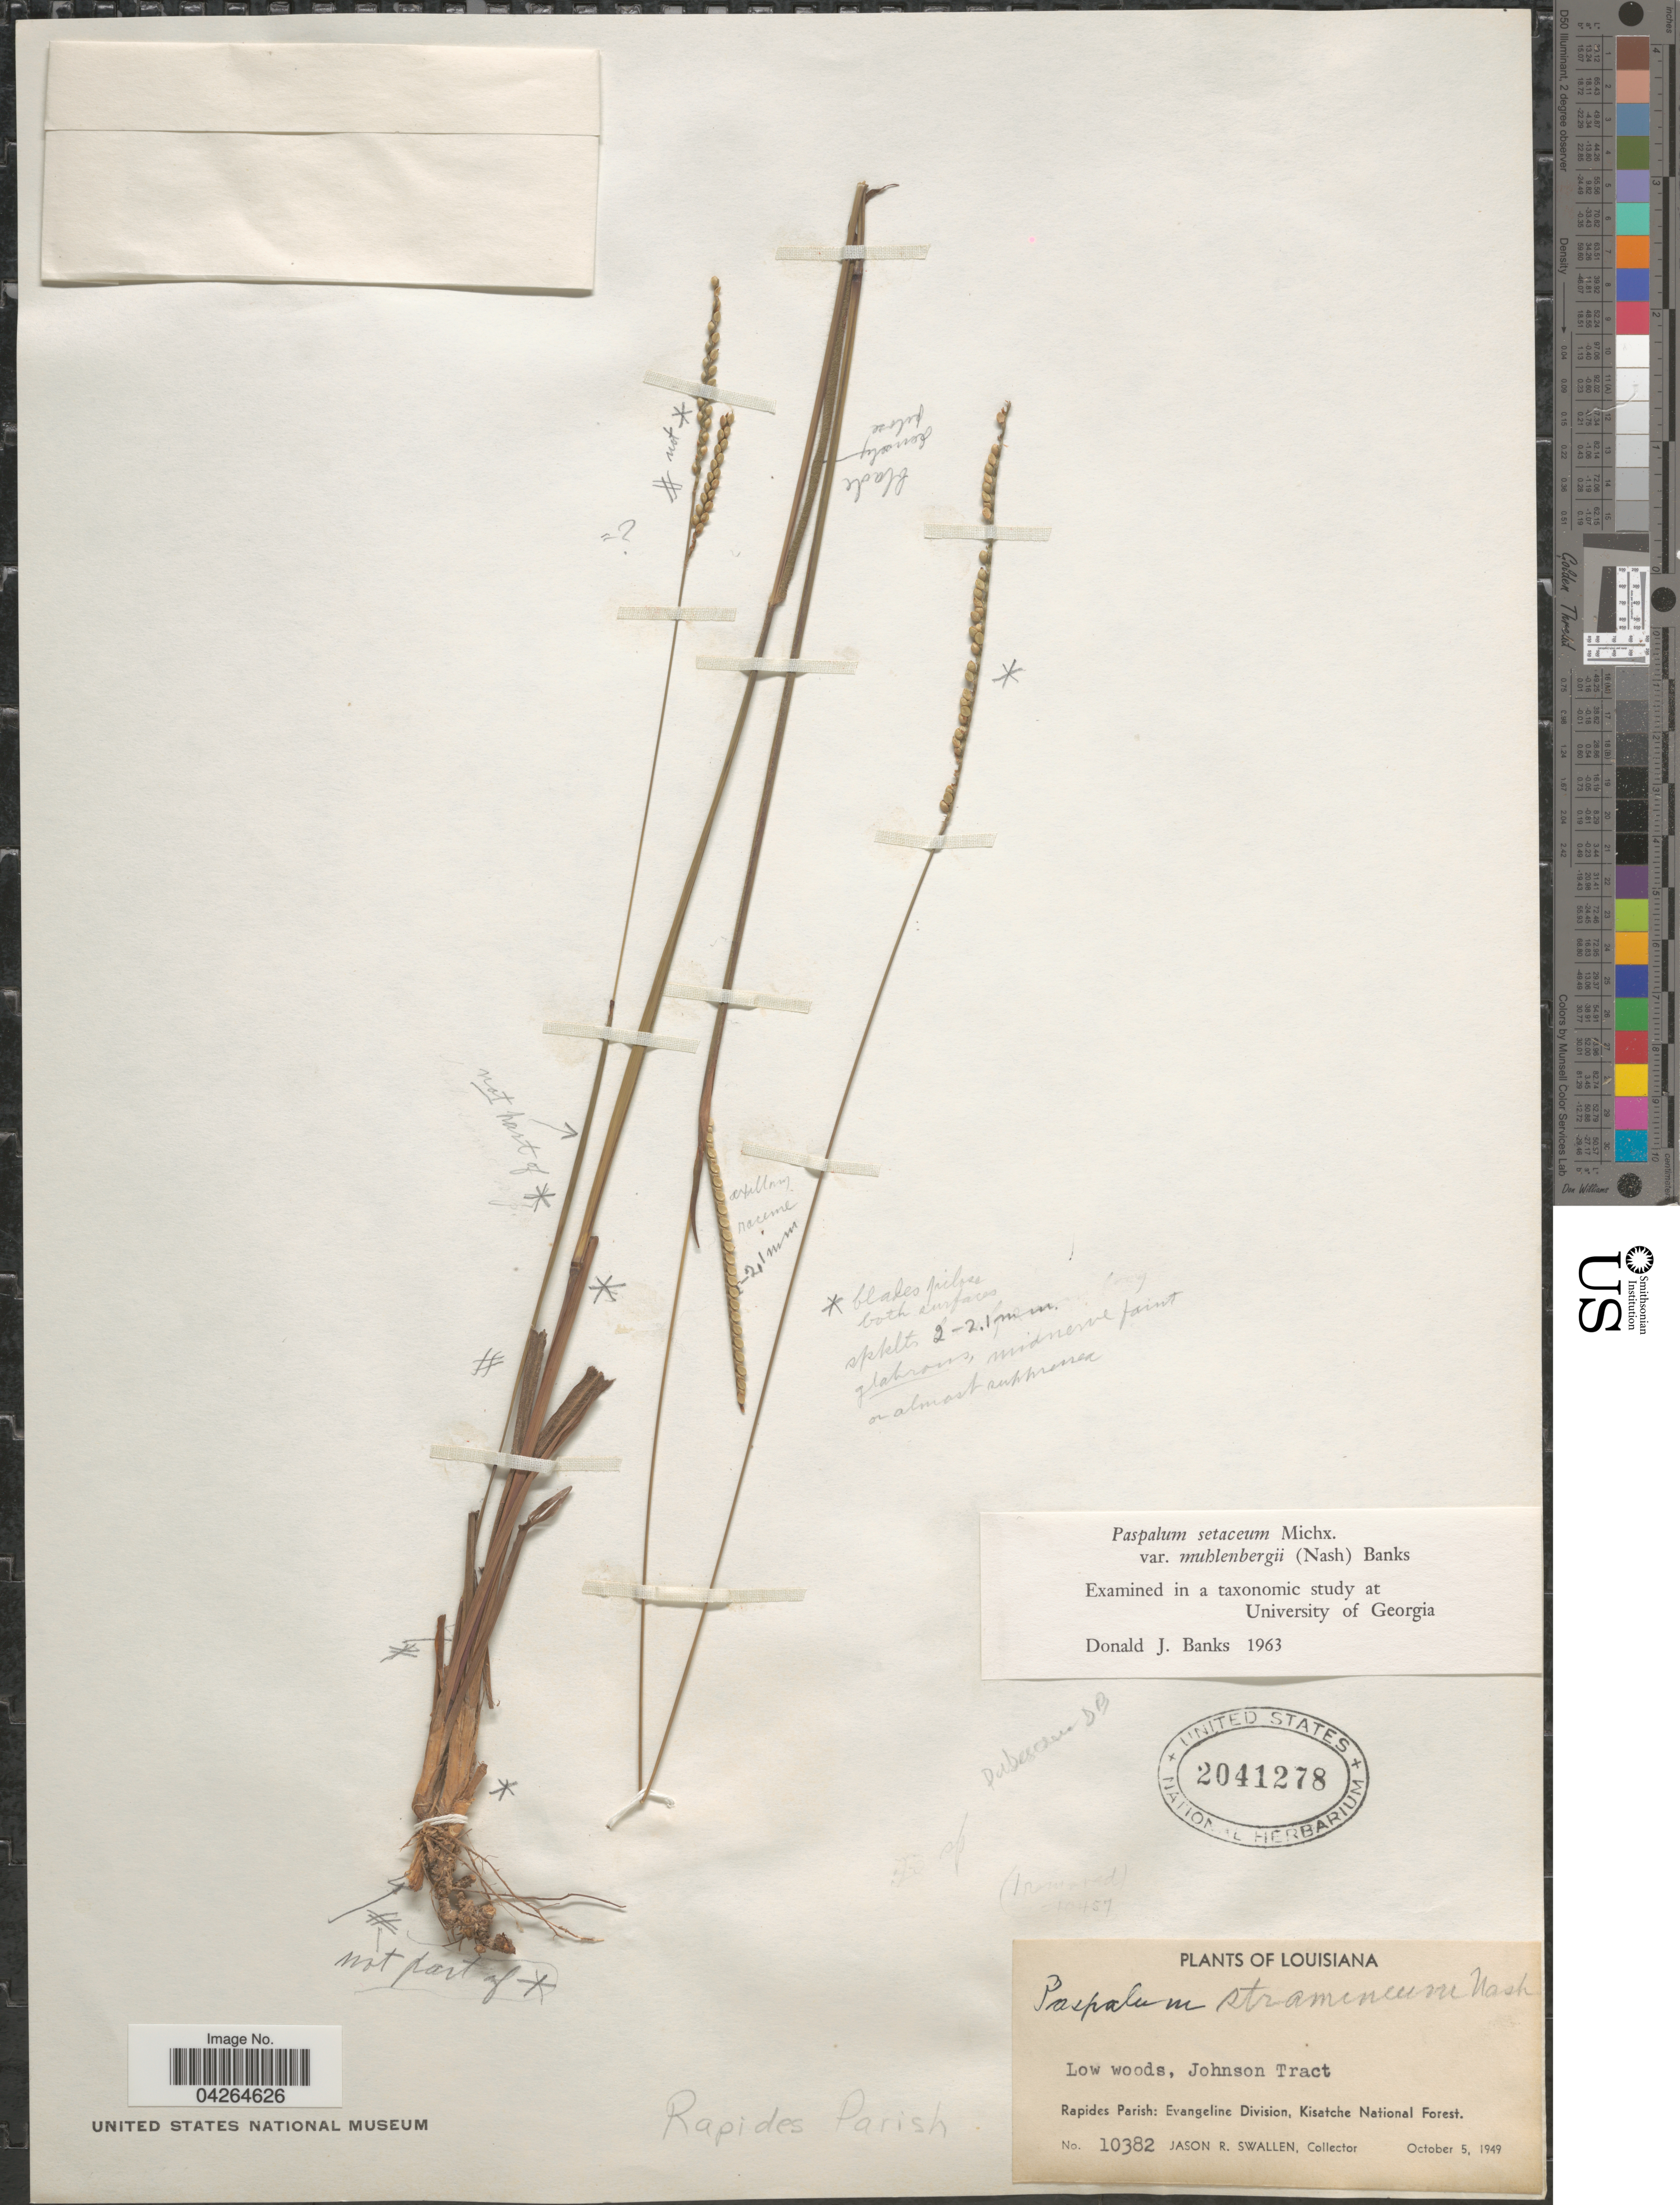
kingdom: Plantae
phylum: Tracheophyta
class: Liliopsida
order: Poales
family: Poaceae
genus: Paspalum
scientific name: Paspalum setaceum var. stramineum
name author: (Nash) D.J. Banks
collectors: J. R. Swallen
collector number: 10382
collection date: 1949-10-05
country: United States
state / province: Louisiana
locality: Johnson Tract. Rapides Parish: Evangeline Division, Kisatche National Forest. Rapides Parish.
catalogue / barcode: US 2041278